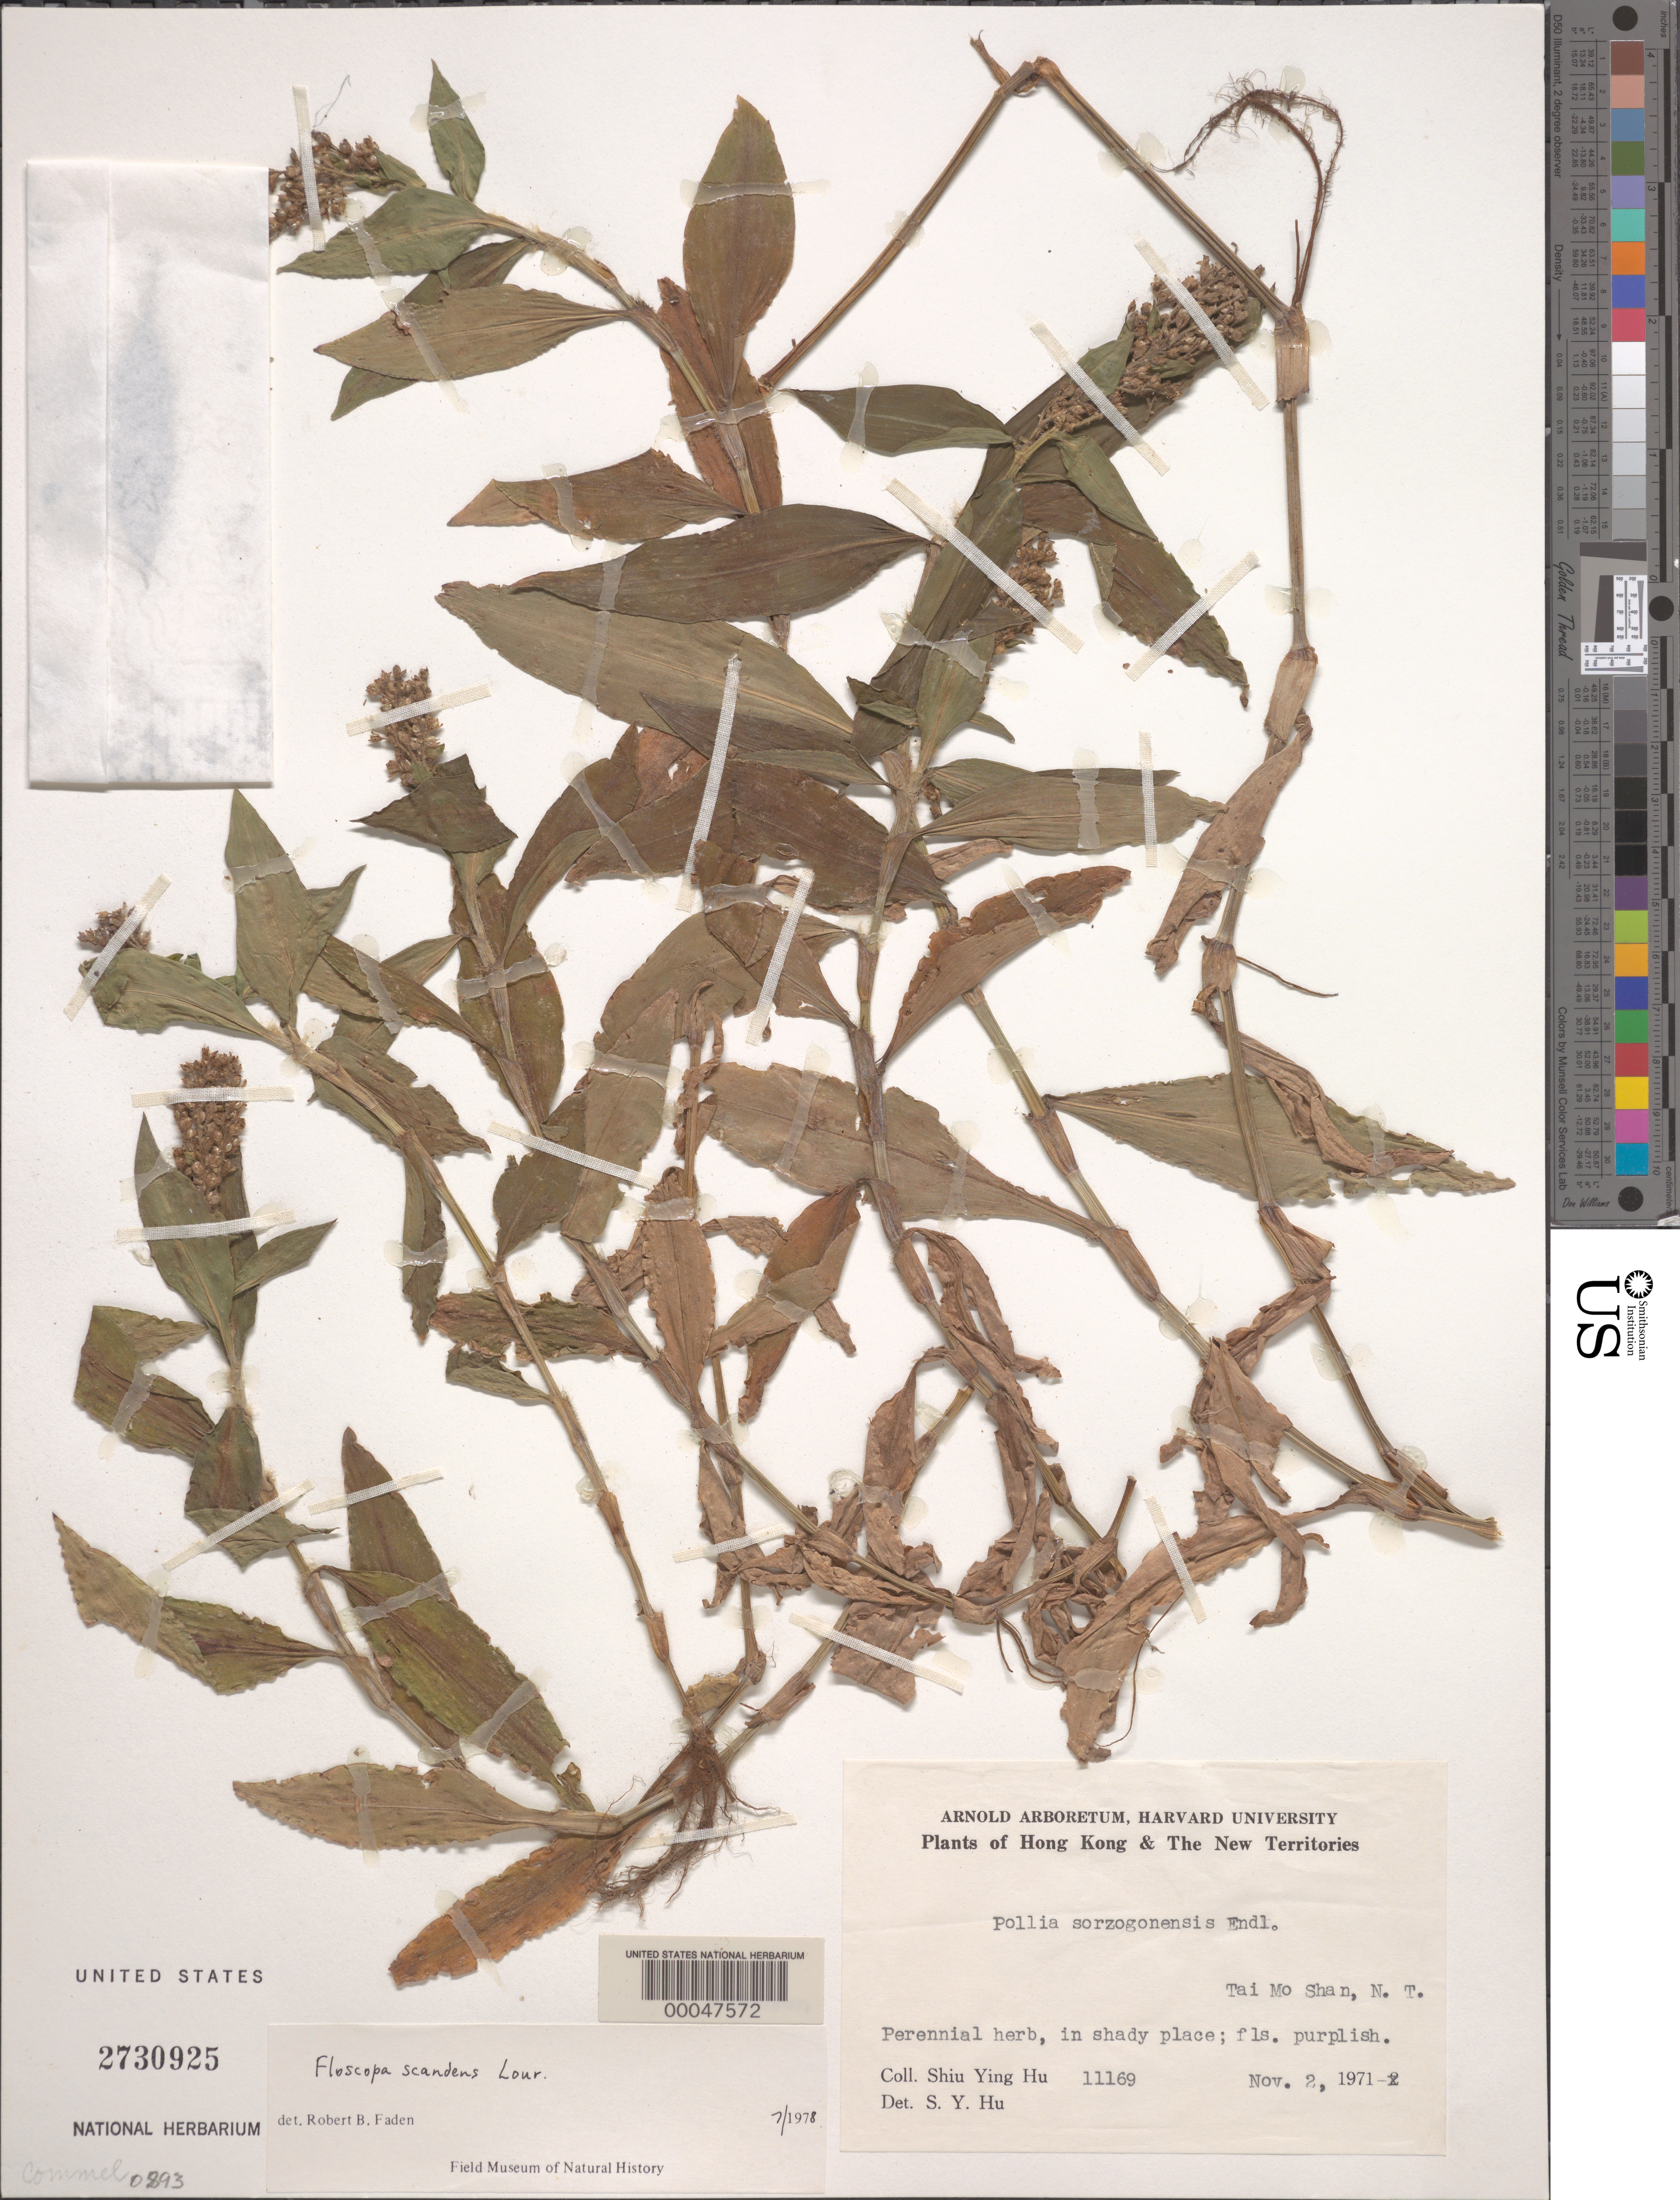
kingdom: Plantae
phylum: Tracheophyta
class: Liliopsida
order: Commelinales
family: Commelinaceae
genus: Floscopa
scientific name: Floscopa scandens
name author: Lour.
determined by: Faden, Robert B., (US), Smithsonian Institution - National Museum of Natural History (UNITED STATES)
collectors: S. Y. Hu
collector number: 11169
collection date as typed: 02 Nov 1971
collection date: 1971-11-02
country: China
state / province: Hong Kong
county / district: New Territories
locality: Tai Mo Shan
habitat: Shaded area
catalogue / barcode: US 2730925